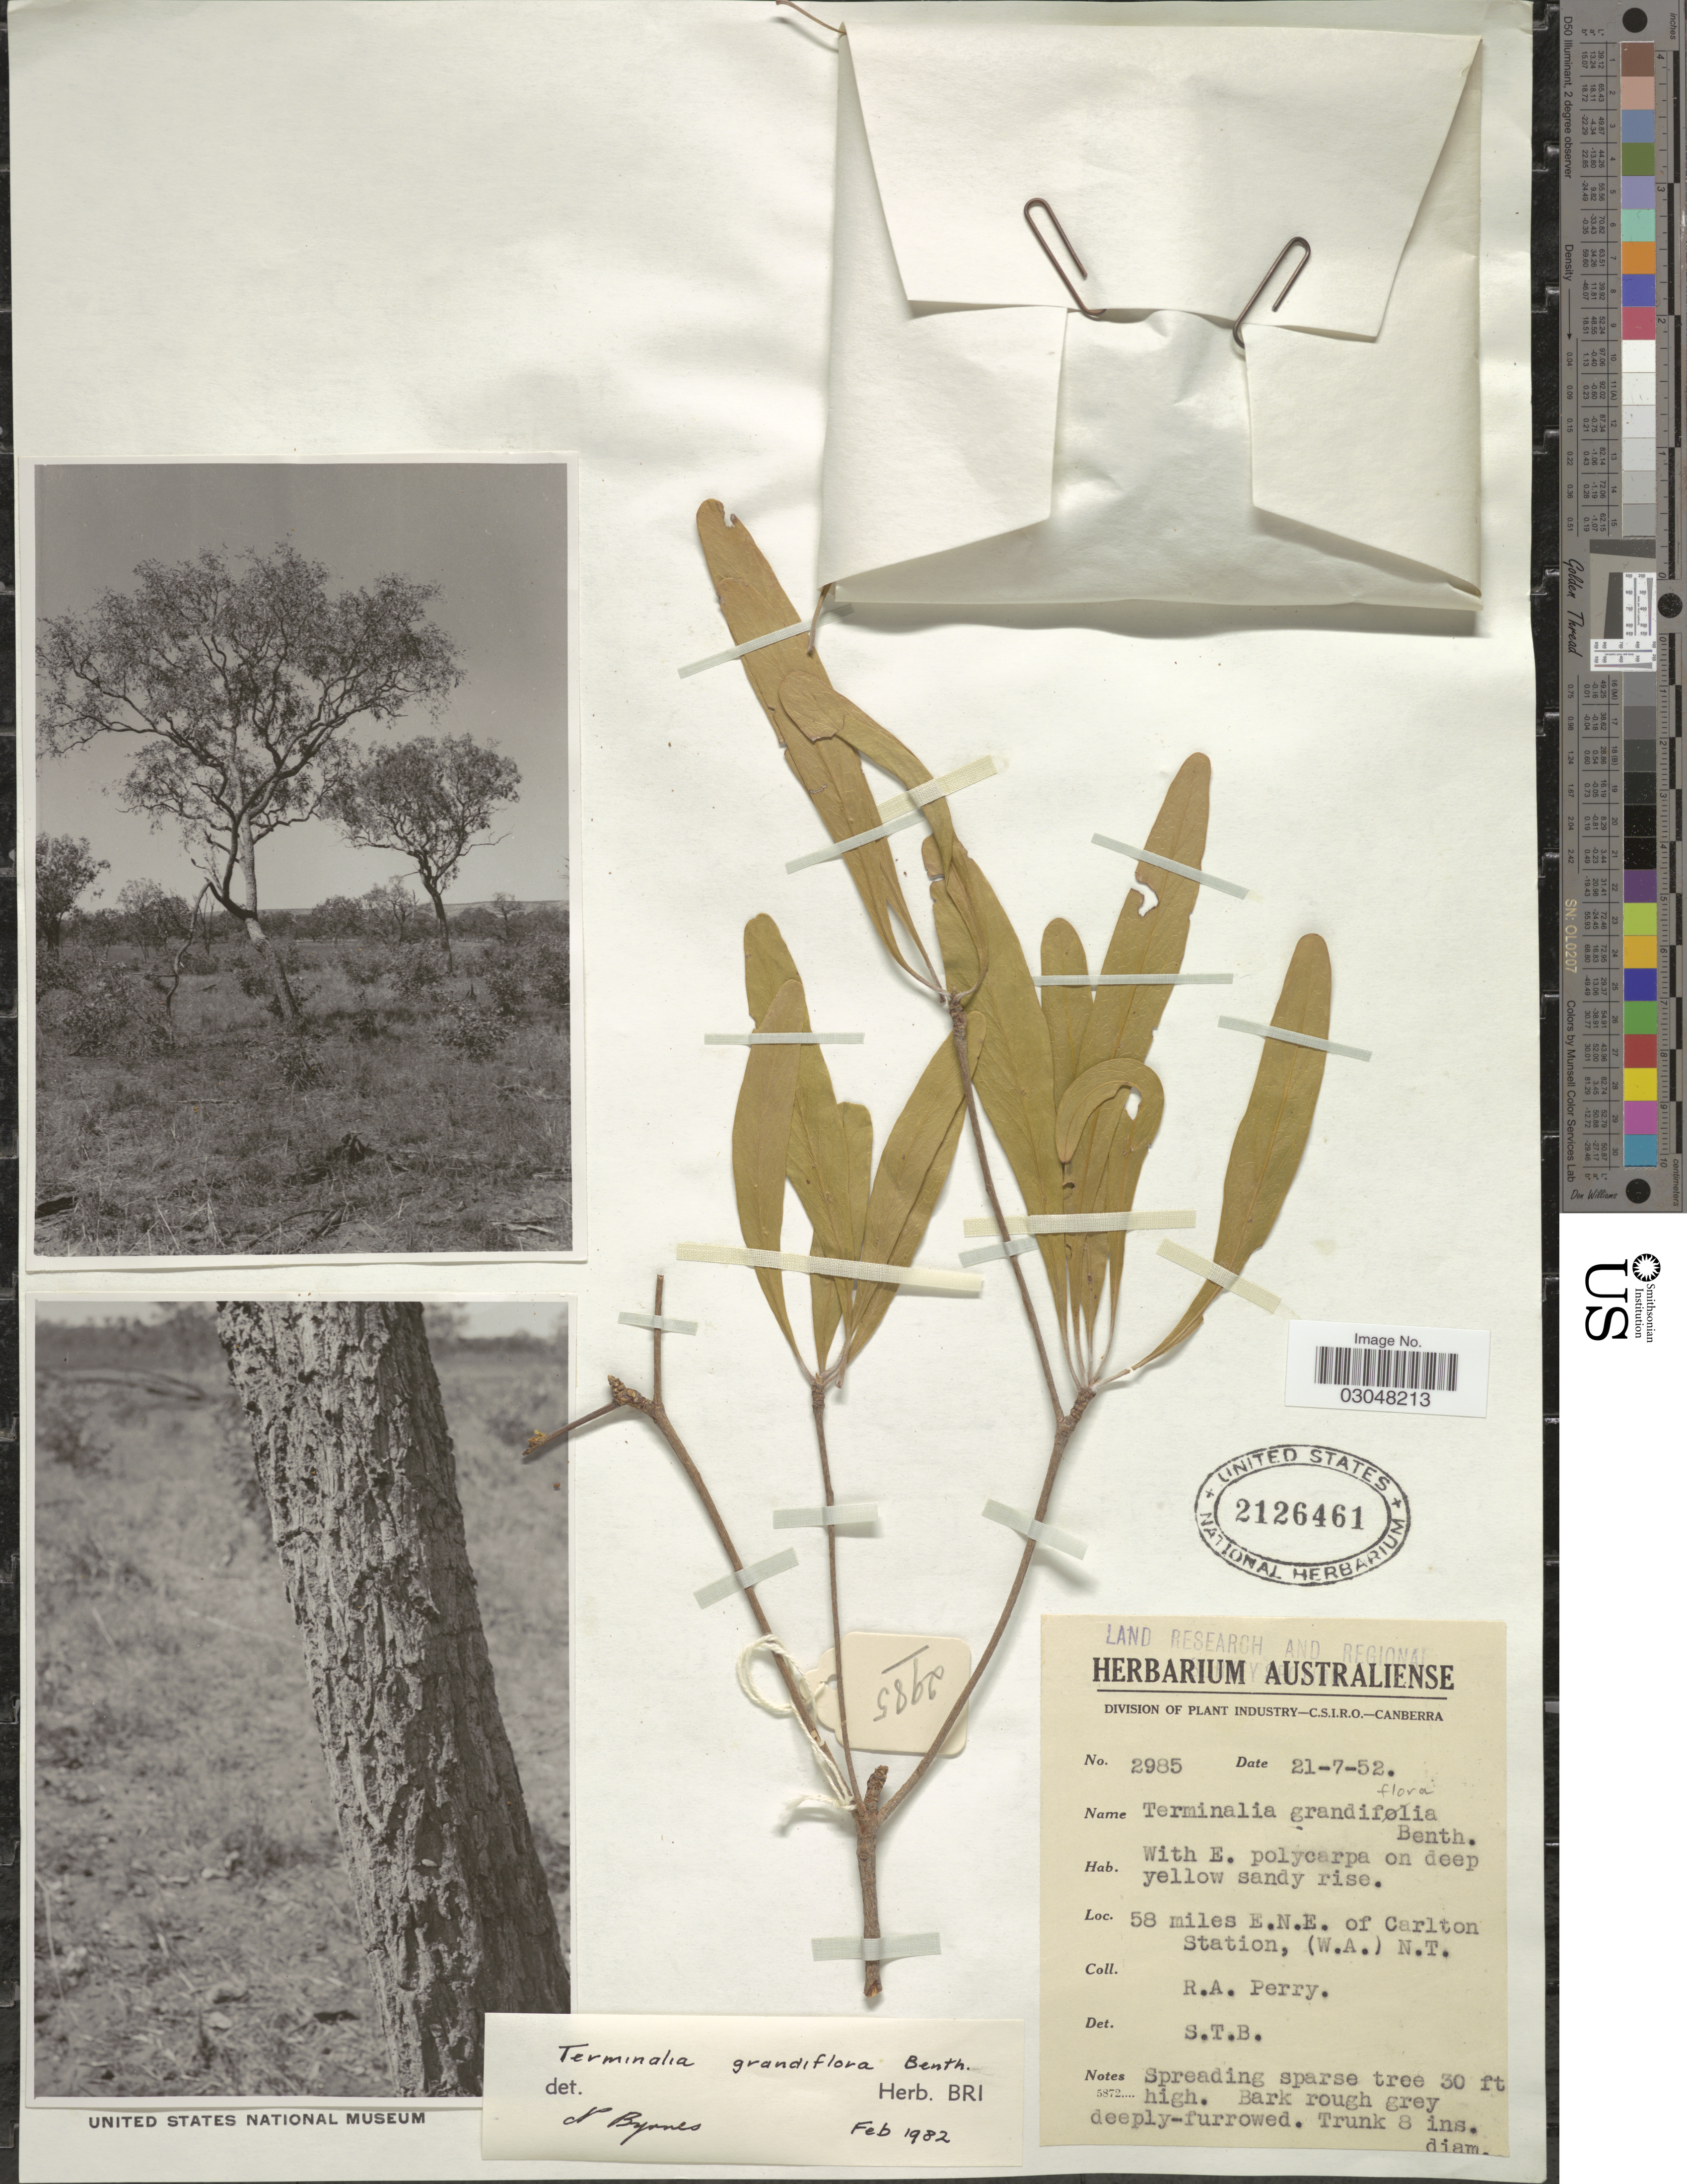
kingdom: Plantae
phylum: Tracheophyta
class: Magnoliopsida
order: Myrtales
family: Combretaceae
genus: Terminalia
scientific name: Terminalia grandiflora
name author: Benth.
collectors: Perry, R. A.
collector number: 2985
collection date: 1952-07-21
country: Australia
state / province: Northern Territory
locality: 58 miles E.N.E. of Carlton Station, (W.A.) N.T.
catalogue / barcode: US 2126461